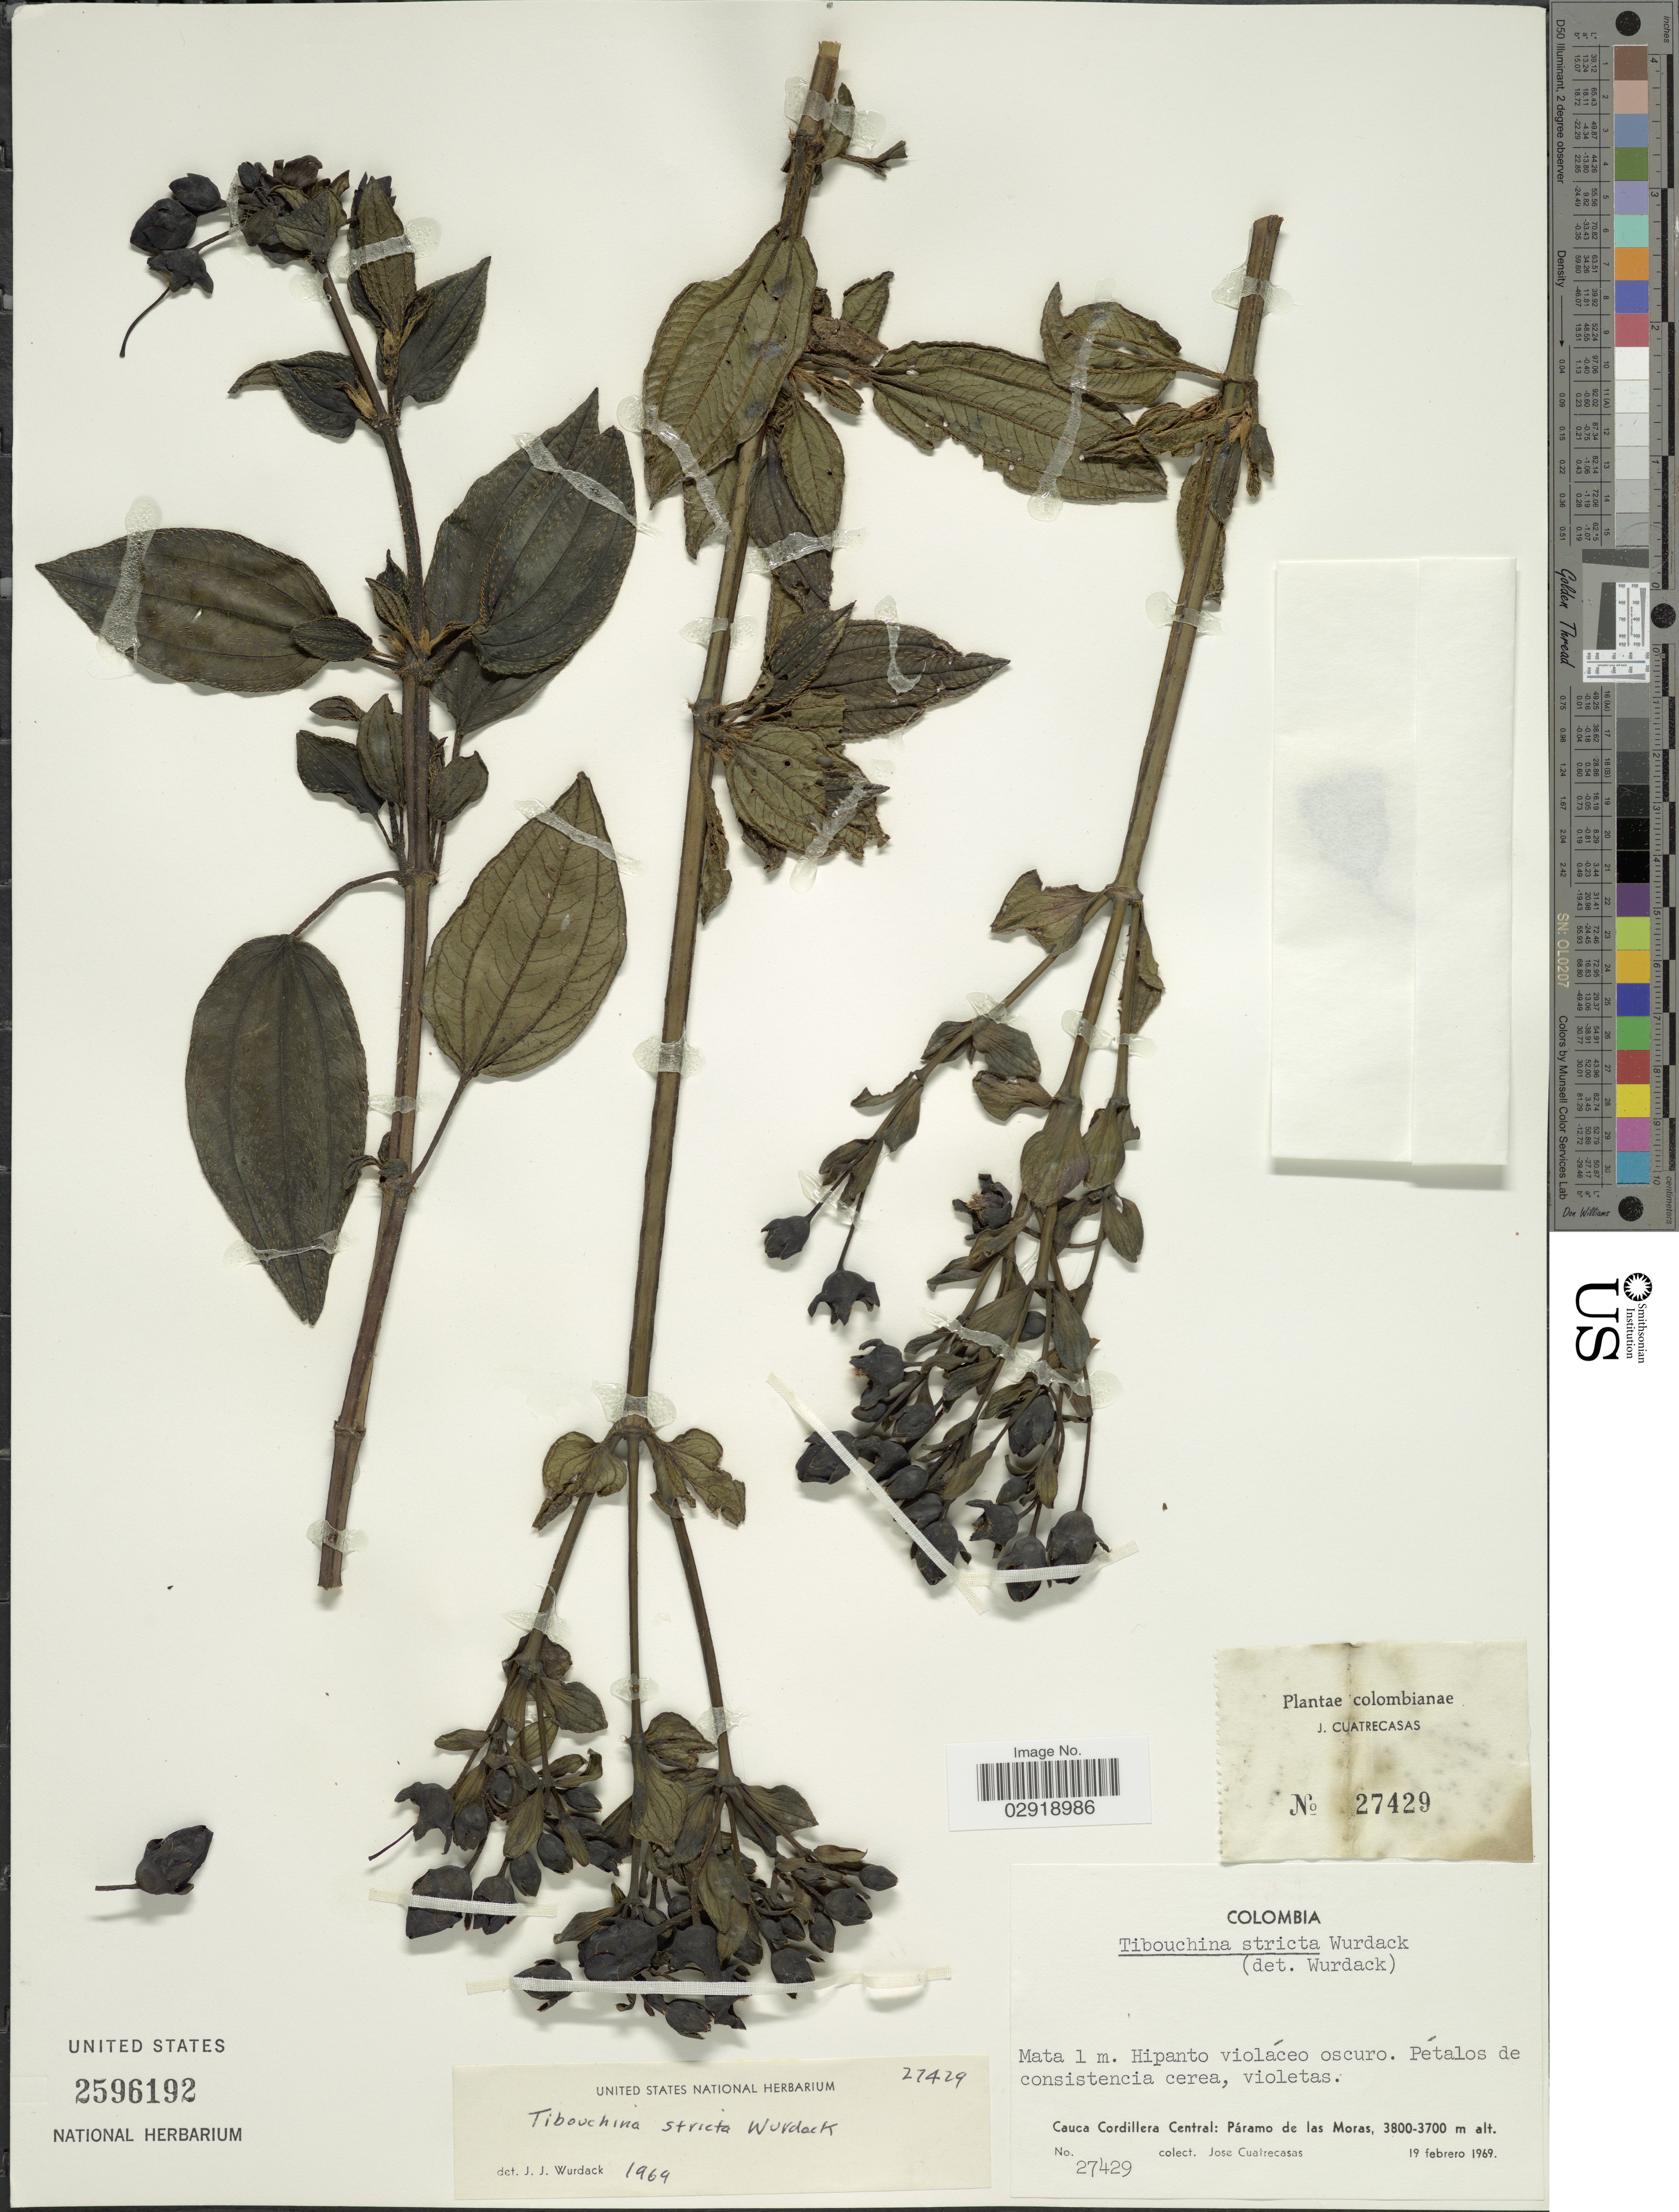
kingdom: Plantae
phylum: Tracheophyta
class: Magnoliopsida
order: Myrtales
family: Melastomataceae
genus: Chaetogastra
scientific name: Chaetogastra alata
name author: P.J.F. Guim. & Michelang.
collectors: J. Cuatrecasas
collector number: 27429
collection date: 1969-02-19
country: Colombia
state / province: Cauca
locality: Cauca Cordillera Central: Páramo de las Moras.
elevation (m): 3700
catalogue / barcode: US 2596192